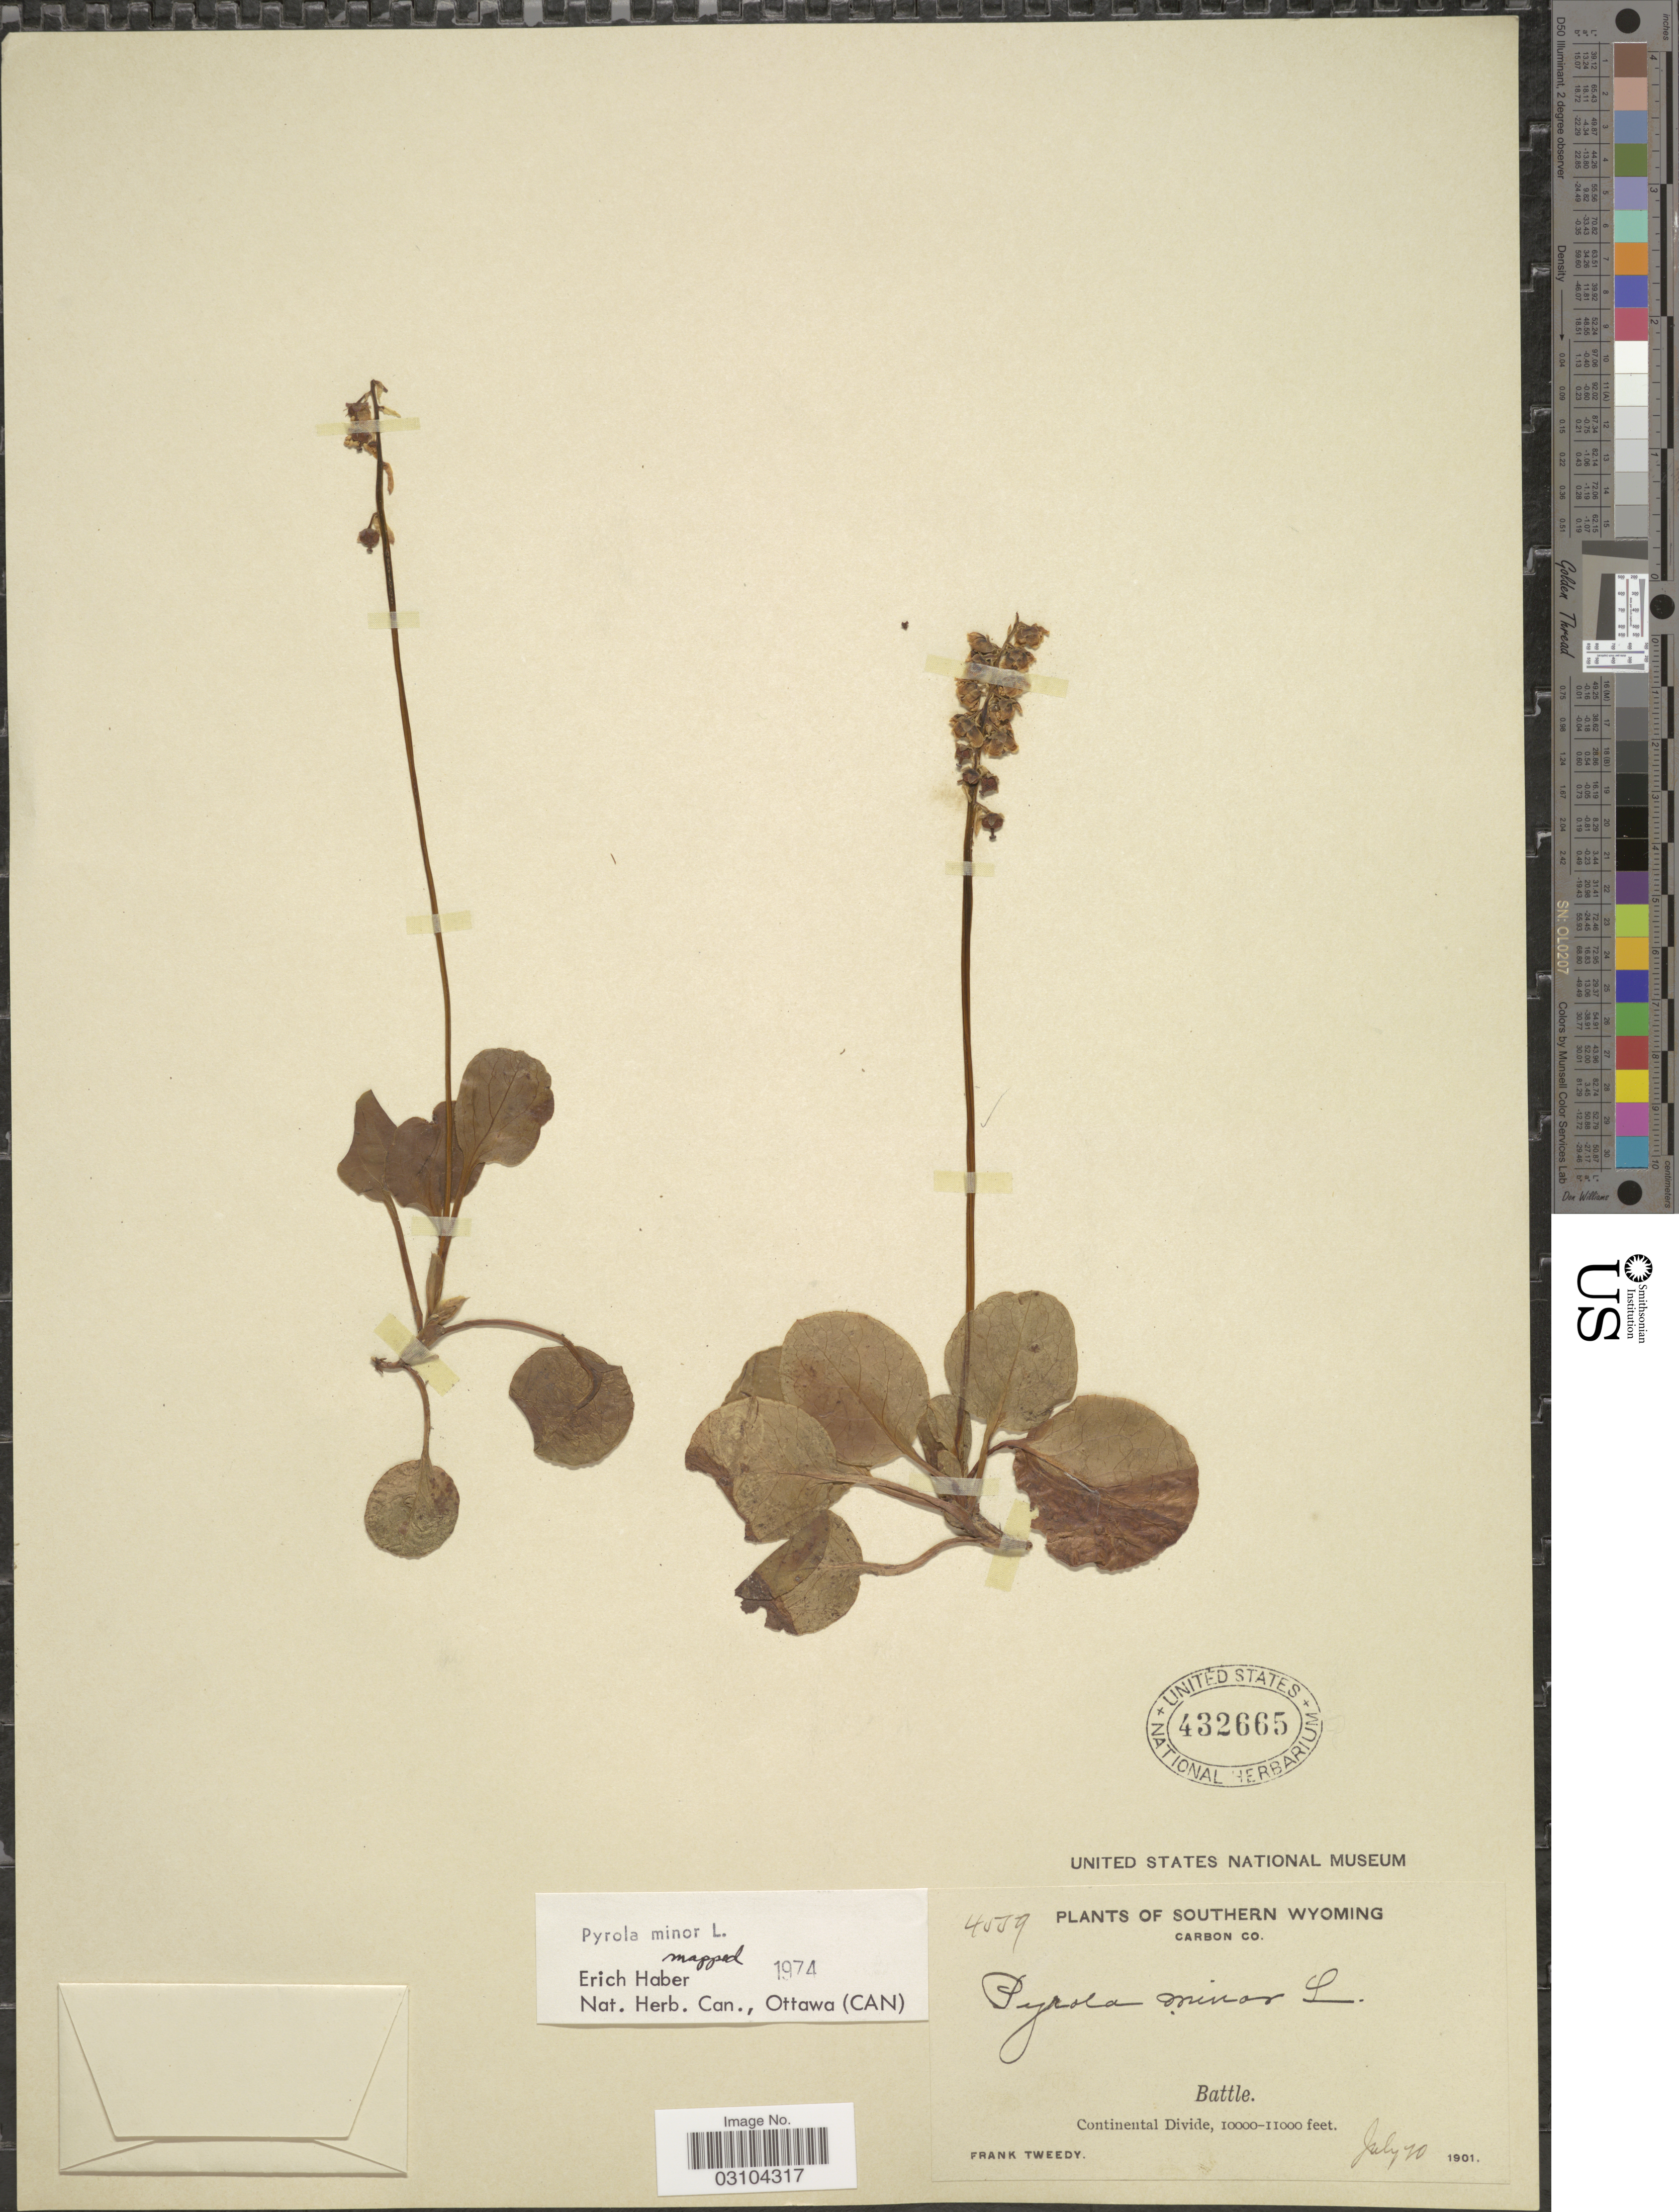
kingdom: Plantae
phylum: Tracheophyta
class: Magnoliopsida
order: Ericales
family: Ericaceae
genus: Pyrola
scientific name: Pyrola minor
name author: L.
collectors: F. Tweedy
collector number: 4559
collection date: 1901-07-20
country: United States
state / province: Wyoming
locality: Southern Wyoming, Carbon Co., Battle. Continental Divide.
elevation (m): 3048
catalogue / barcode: US 432665